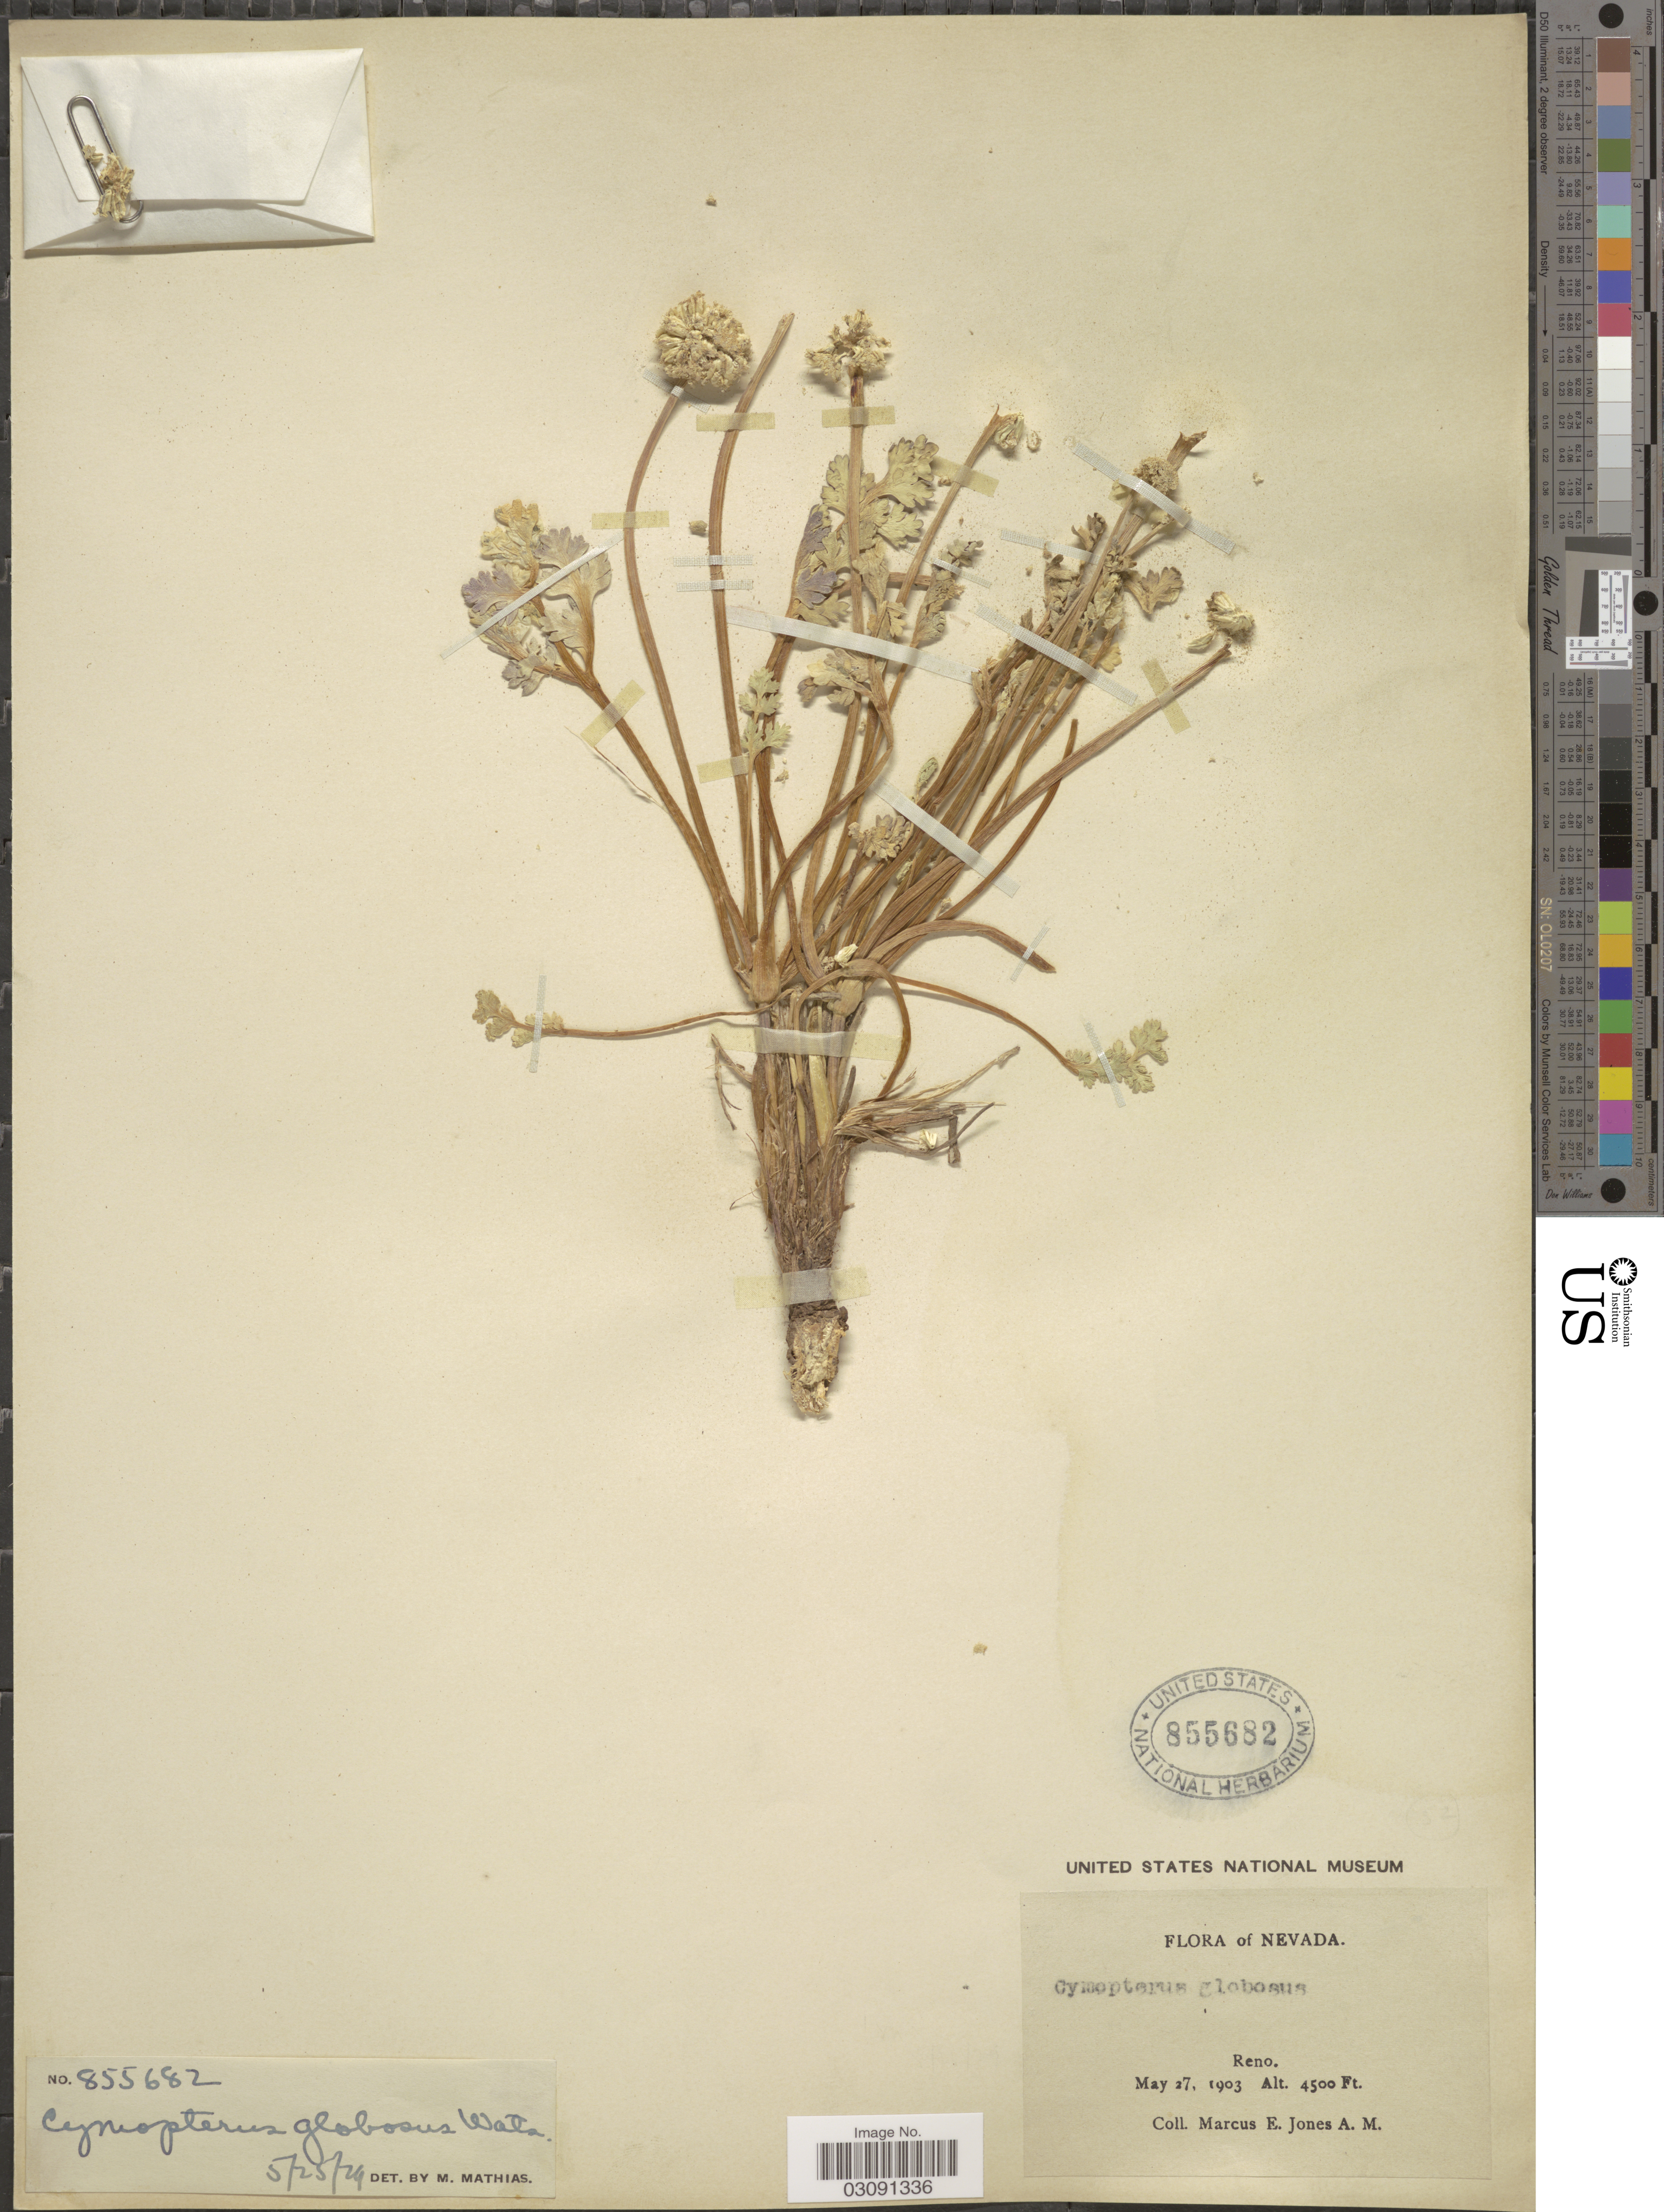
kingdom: Plantae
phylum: Tracheophyta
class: Magnoliopsida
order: Apiales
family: Apiaceae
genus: Cymopterus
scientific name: Cymopterus globosus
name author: (S. Watson) S. Watson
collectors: M. E. Jones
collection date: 1903-05-27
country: United States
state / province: Nevada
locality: Reno.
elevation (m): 1372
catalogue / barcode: US 855682